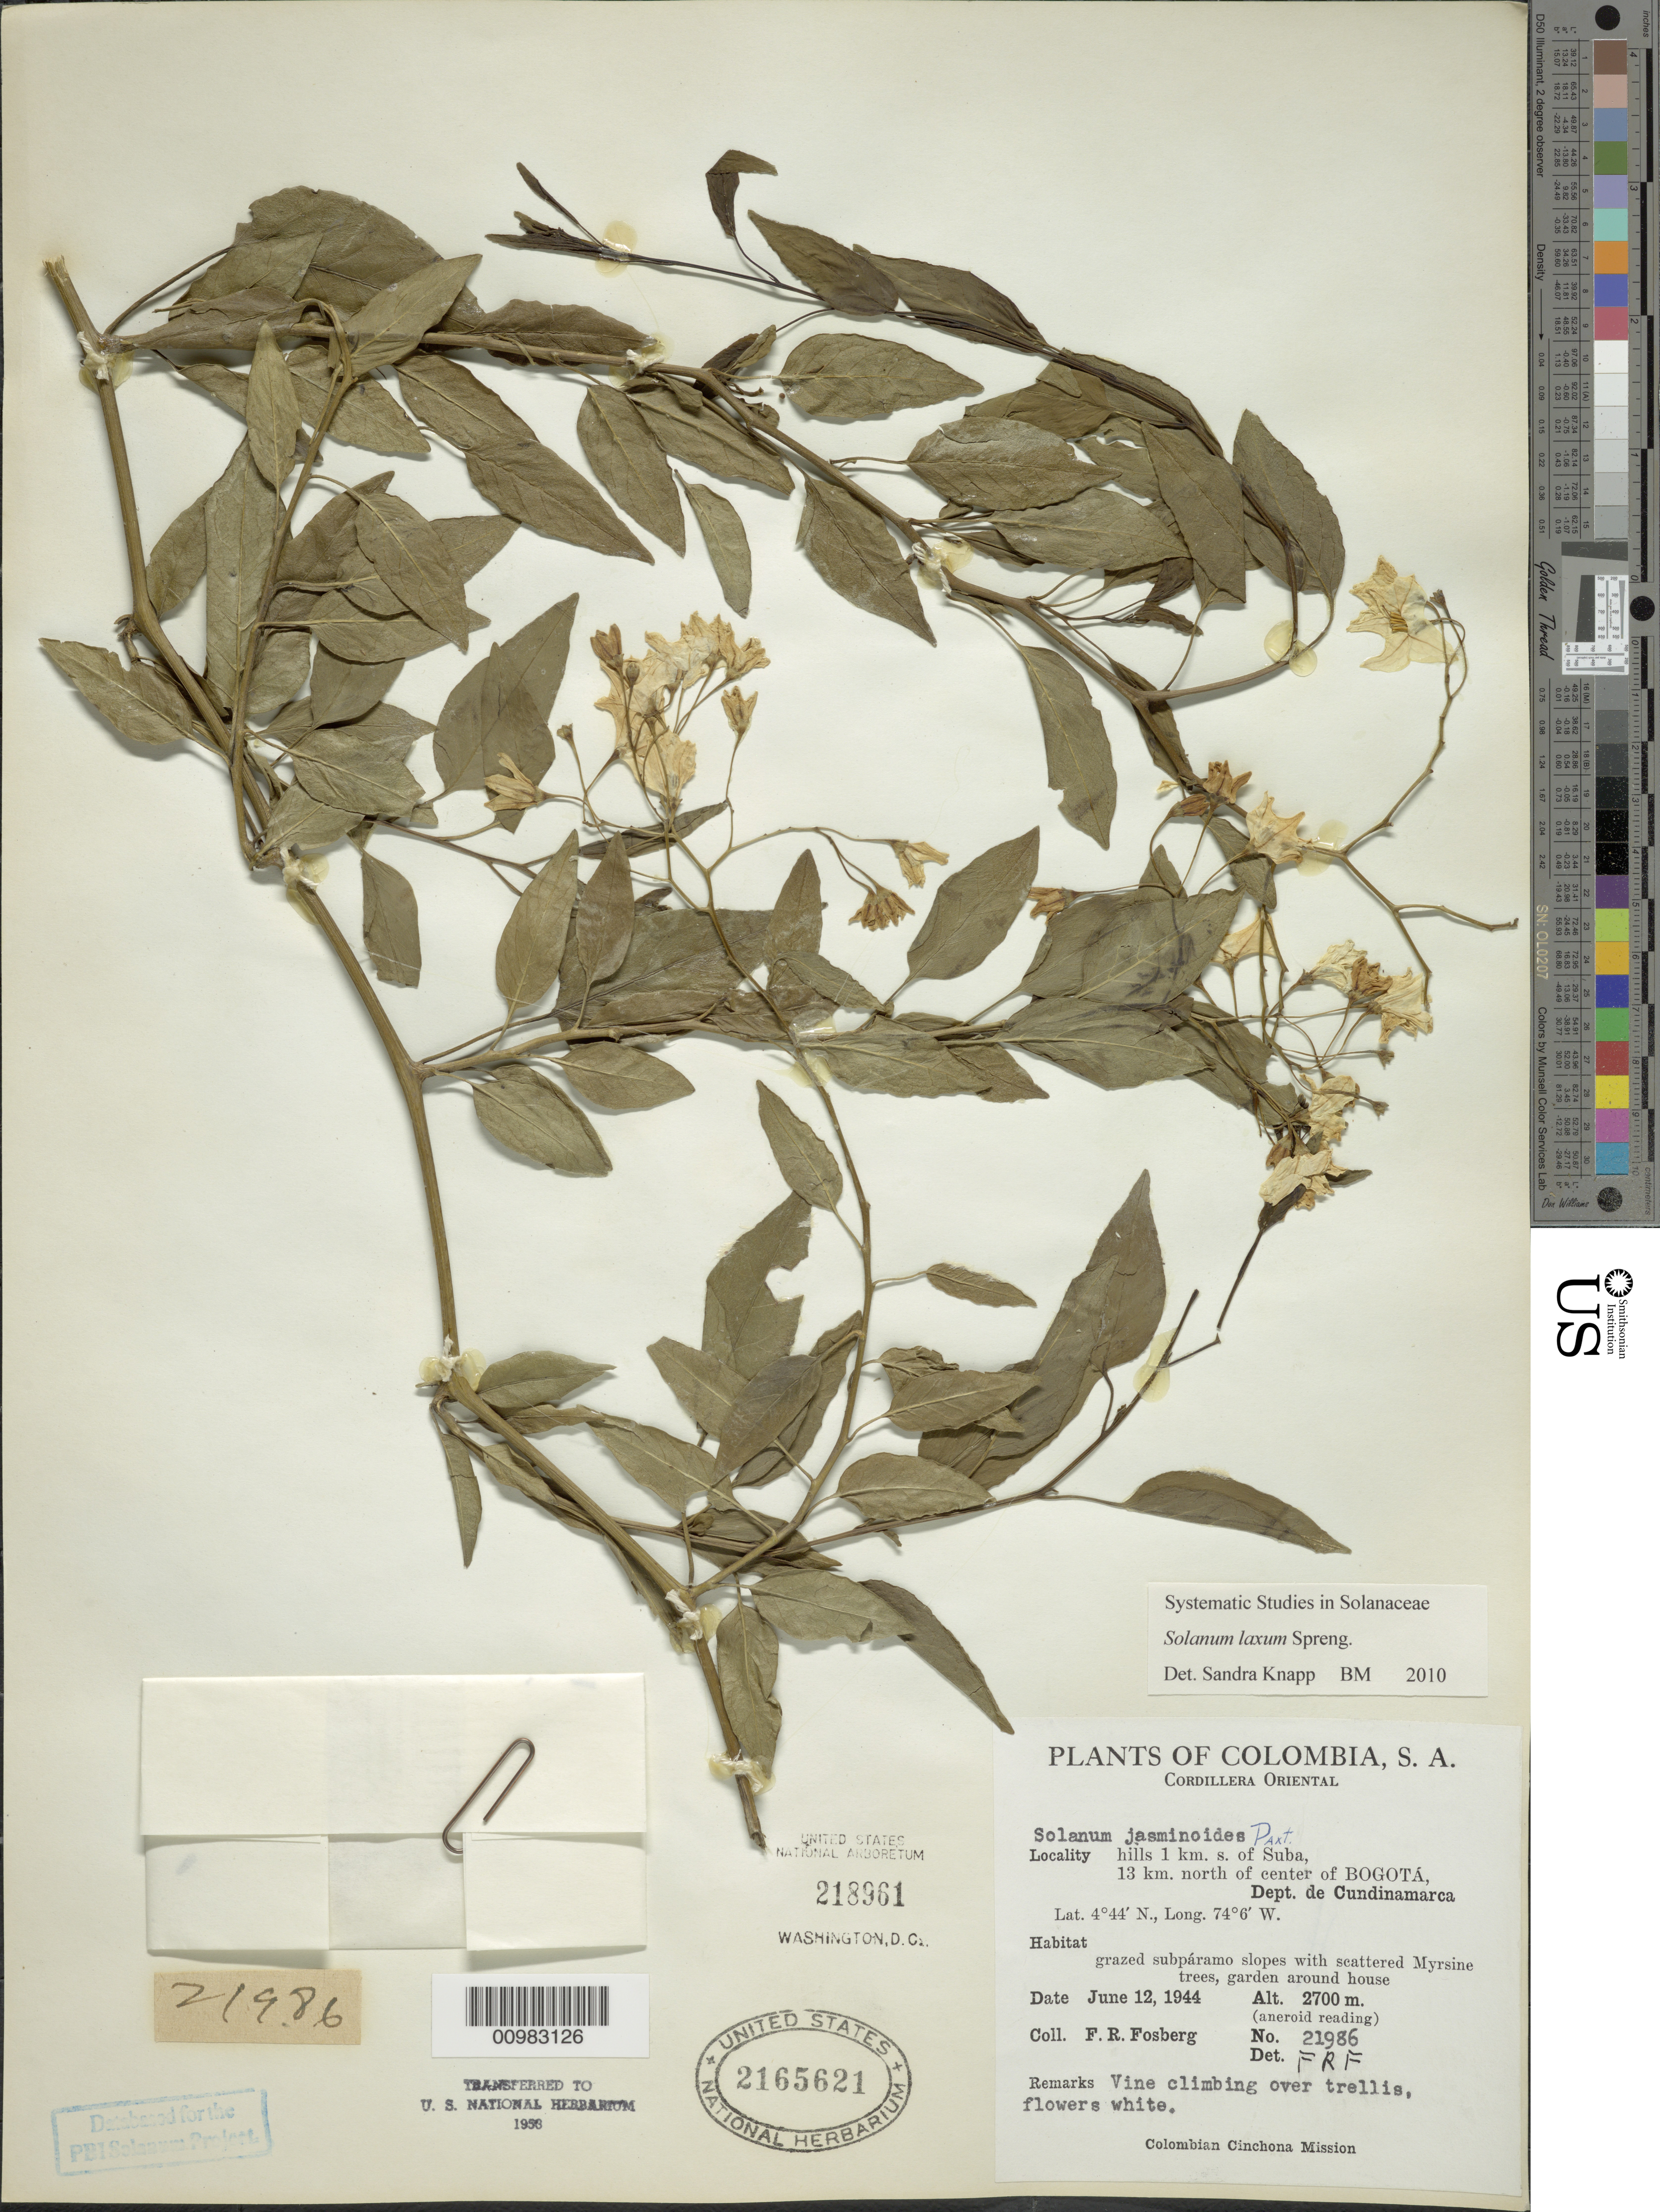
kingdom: Plantae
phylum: Tracheophyta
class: Magnoliopsida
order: Solanales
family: Solanaceae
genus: Solanum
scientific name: Solanum laxum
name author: Spreng.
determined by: Knapp, S. D.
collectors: F. R. Fosberg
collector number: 21986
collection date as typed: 12 Jun 1944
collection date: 1944-06-12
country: Colombia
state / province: Cundinamarca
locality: hills 1 km S of Suba, 13 km N of center of Bogotá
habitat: grazed subpáramo slopes with scattered Myrsine trees, garden around house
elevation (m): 2700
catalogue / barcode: US 2165621